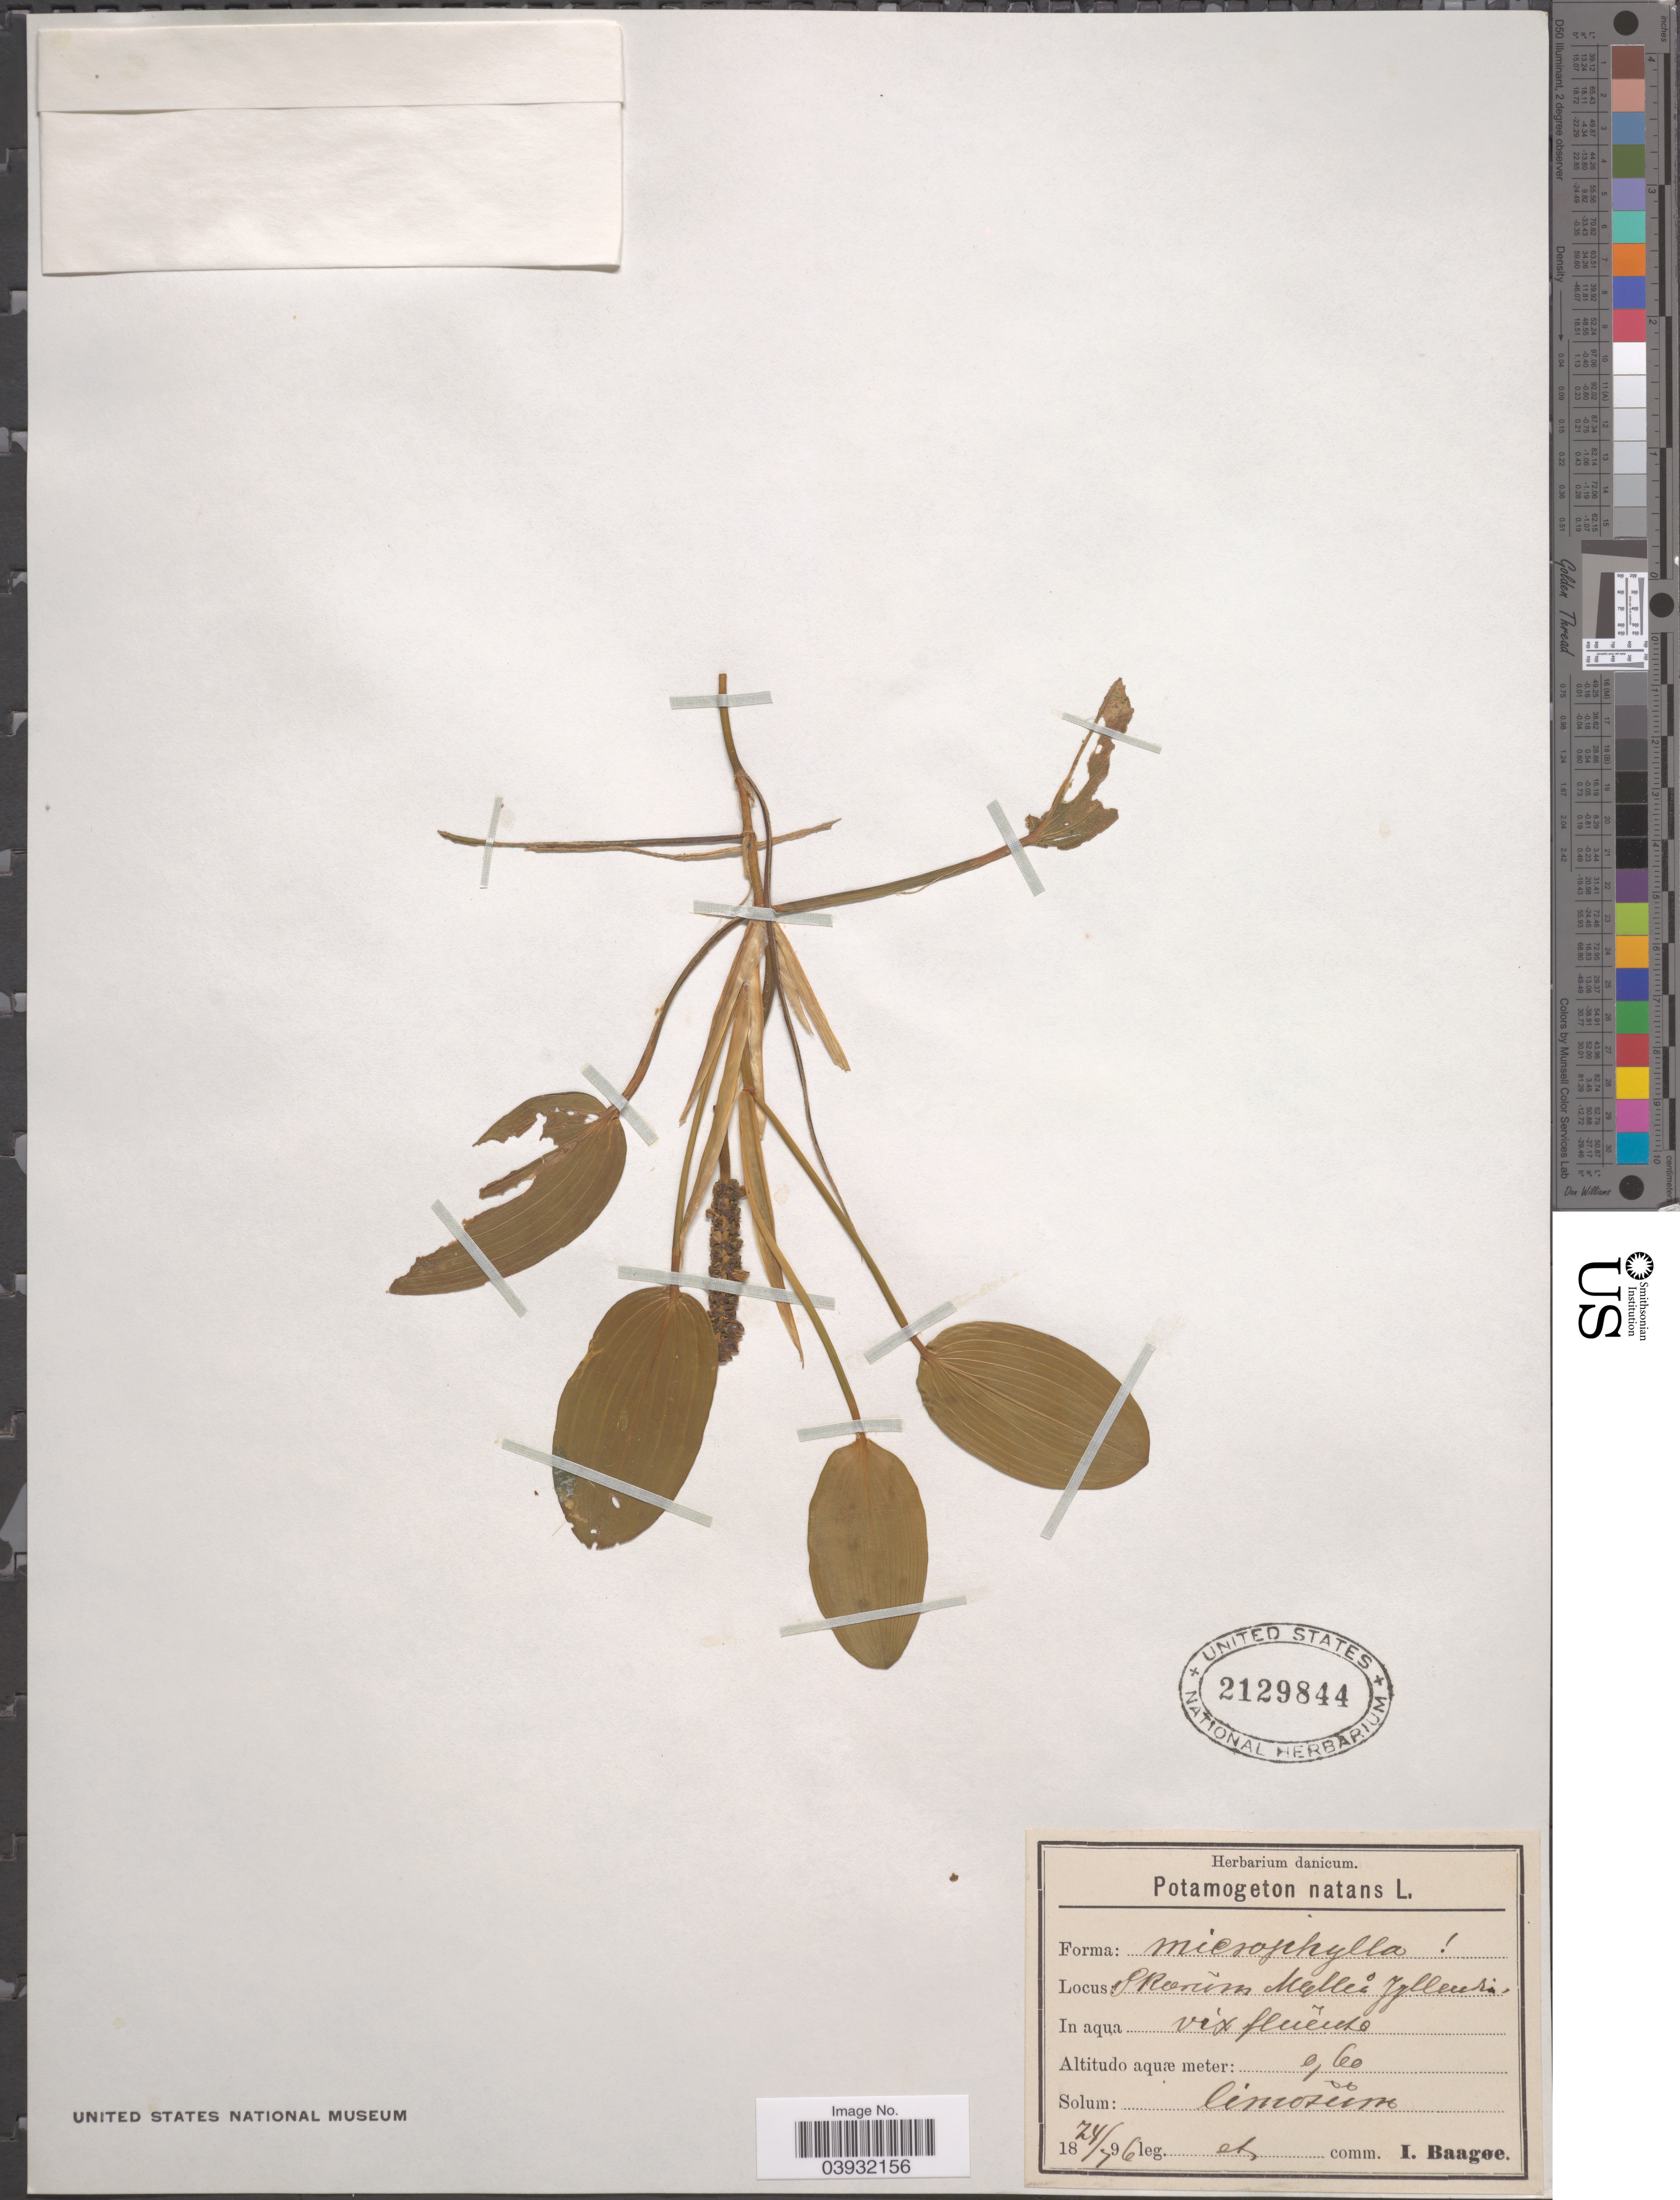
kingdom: Plantae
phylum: Tracheophyta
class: Liliopsida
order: Alismatales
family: Potamogetonaceae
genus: Potamogeton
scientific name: Potamogeton natans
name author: L.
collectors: I. Baagøe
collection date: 1896-07-24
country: Denmark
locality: Skarum mylleå Jyllandia.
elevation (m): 0.6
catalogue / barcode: US 2129844